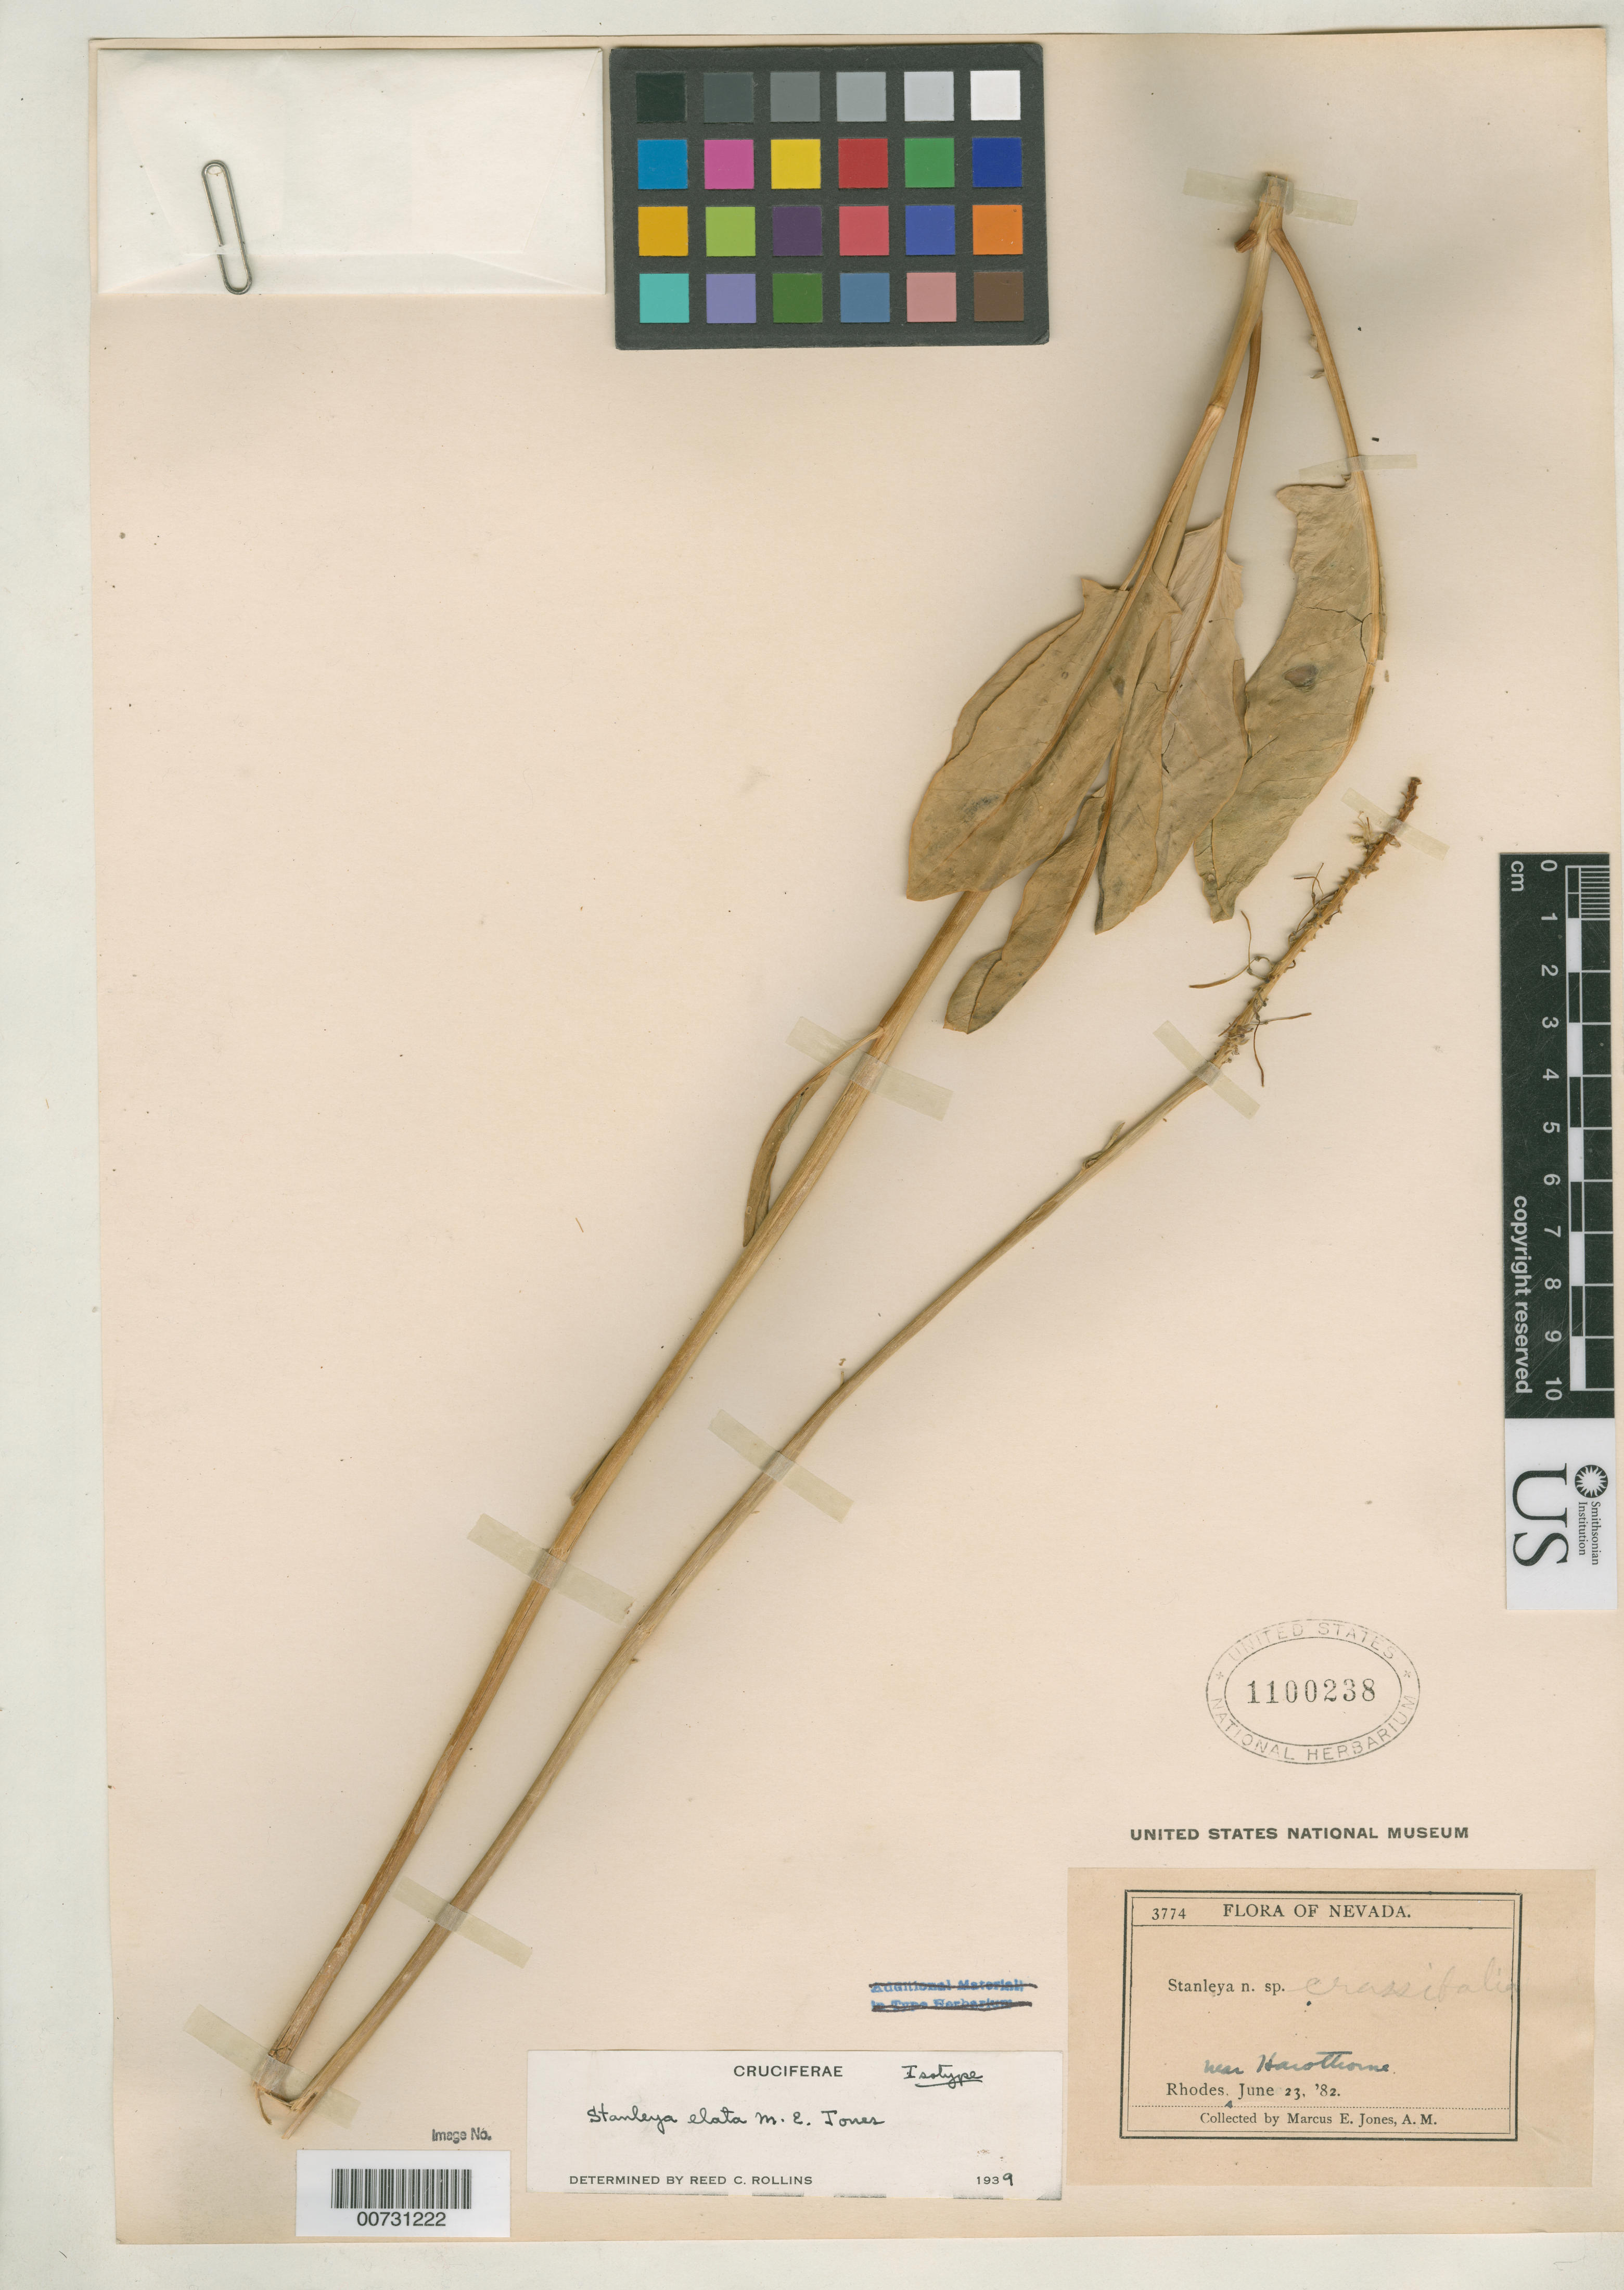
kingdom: Plantae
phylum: Tracheophyta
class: Magnoliopsida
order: Brassicales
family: Brassicaceae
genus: Stanleya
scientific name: Stanleya elata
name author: M.E. Jones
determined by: Rollins, Reed C., (GH), Harvard University Herbaria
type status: Isotype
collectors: M. E. Jones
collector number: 3774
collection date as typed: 23 Jun 1882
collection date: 1882-06-23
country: United States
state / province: Nevada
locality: Rhodes, near Hawthorne.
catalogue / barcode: US 1100238